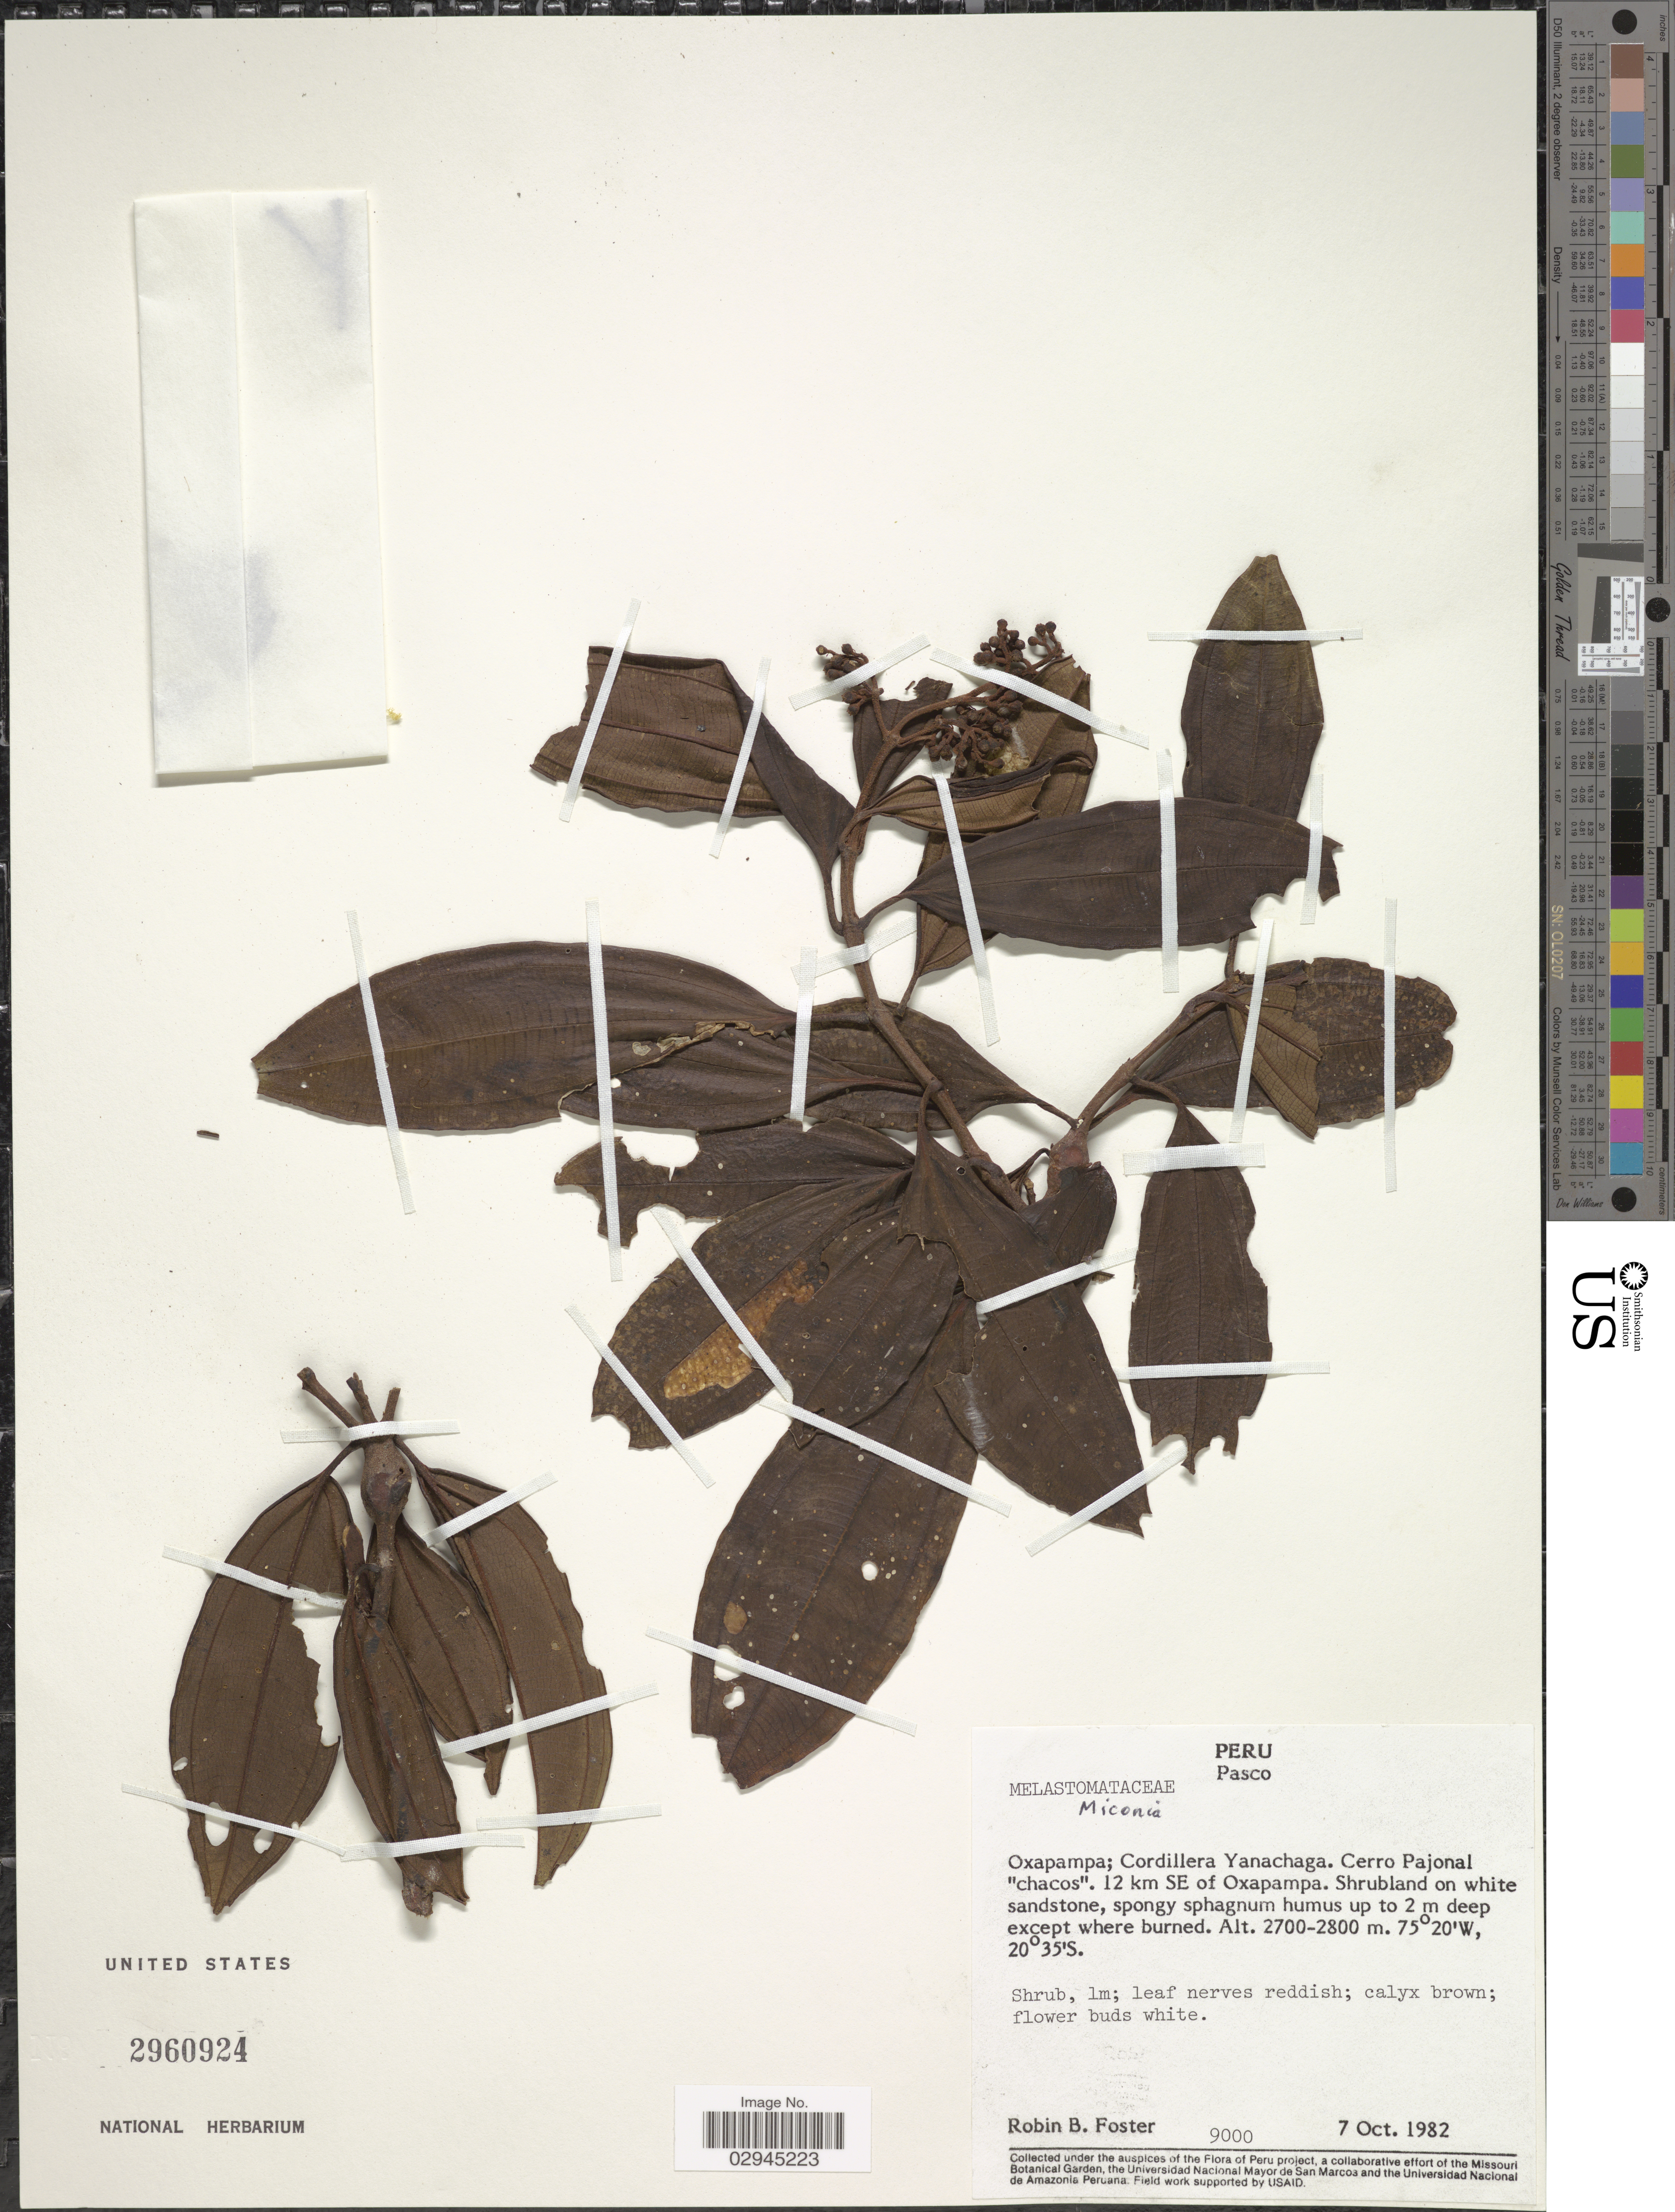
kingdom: Plantae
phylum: Tracheophyta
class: Magnoliopsida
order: Myrtales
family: Melastomataceae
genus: Miconia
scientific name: Miconia sp.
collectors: R. B. Foster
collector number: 9000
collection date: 1982-10-07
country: Peru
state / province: Pasco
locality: Oxapampa; Cordillera Yanachaga. Cerro Pajonal "chacos". 12 km SE of Oxapampa.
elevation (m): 2700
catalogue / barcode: US 2960924